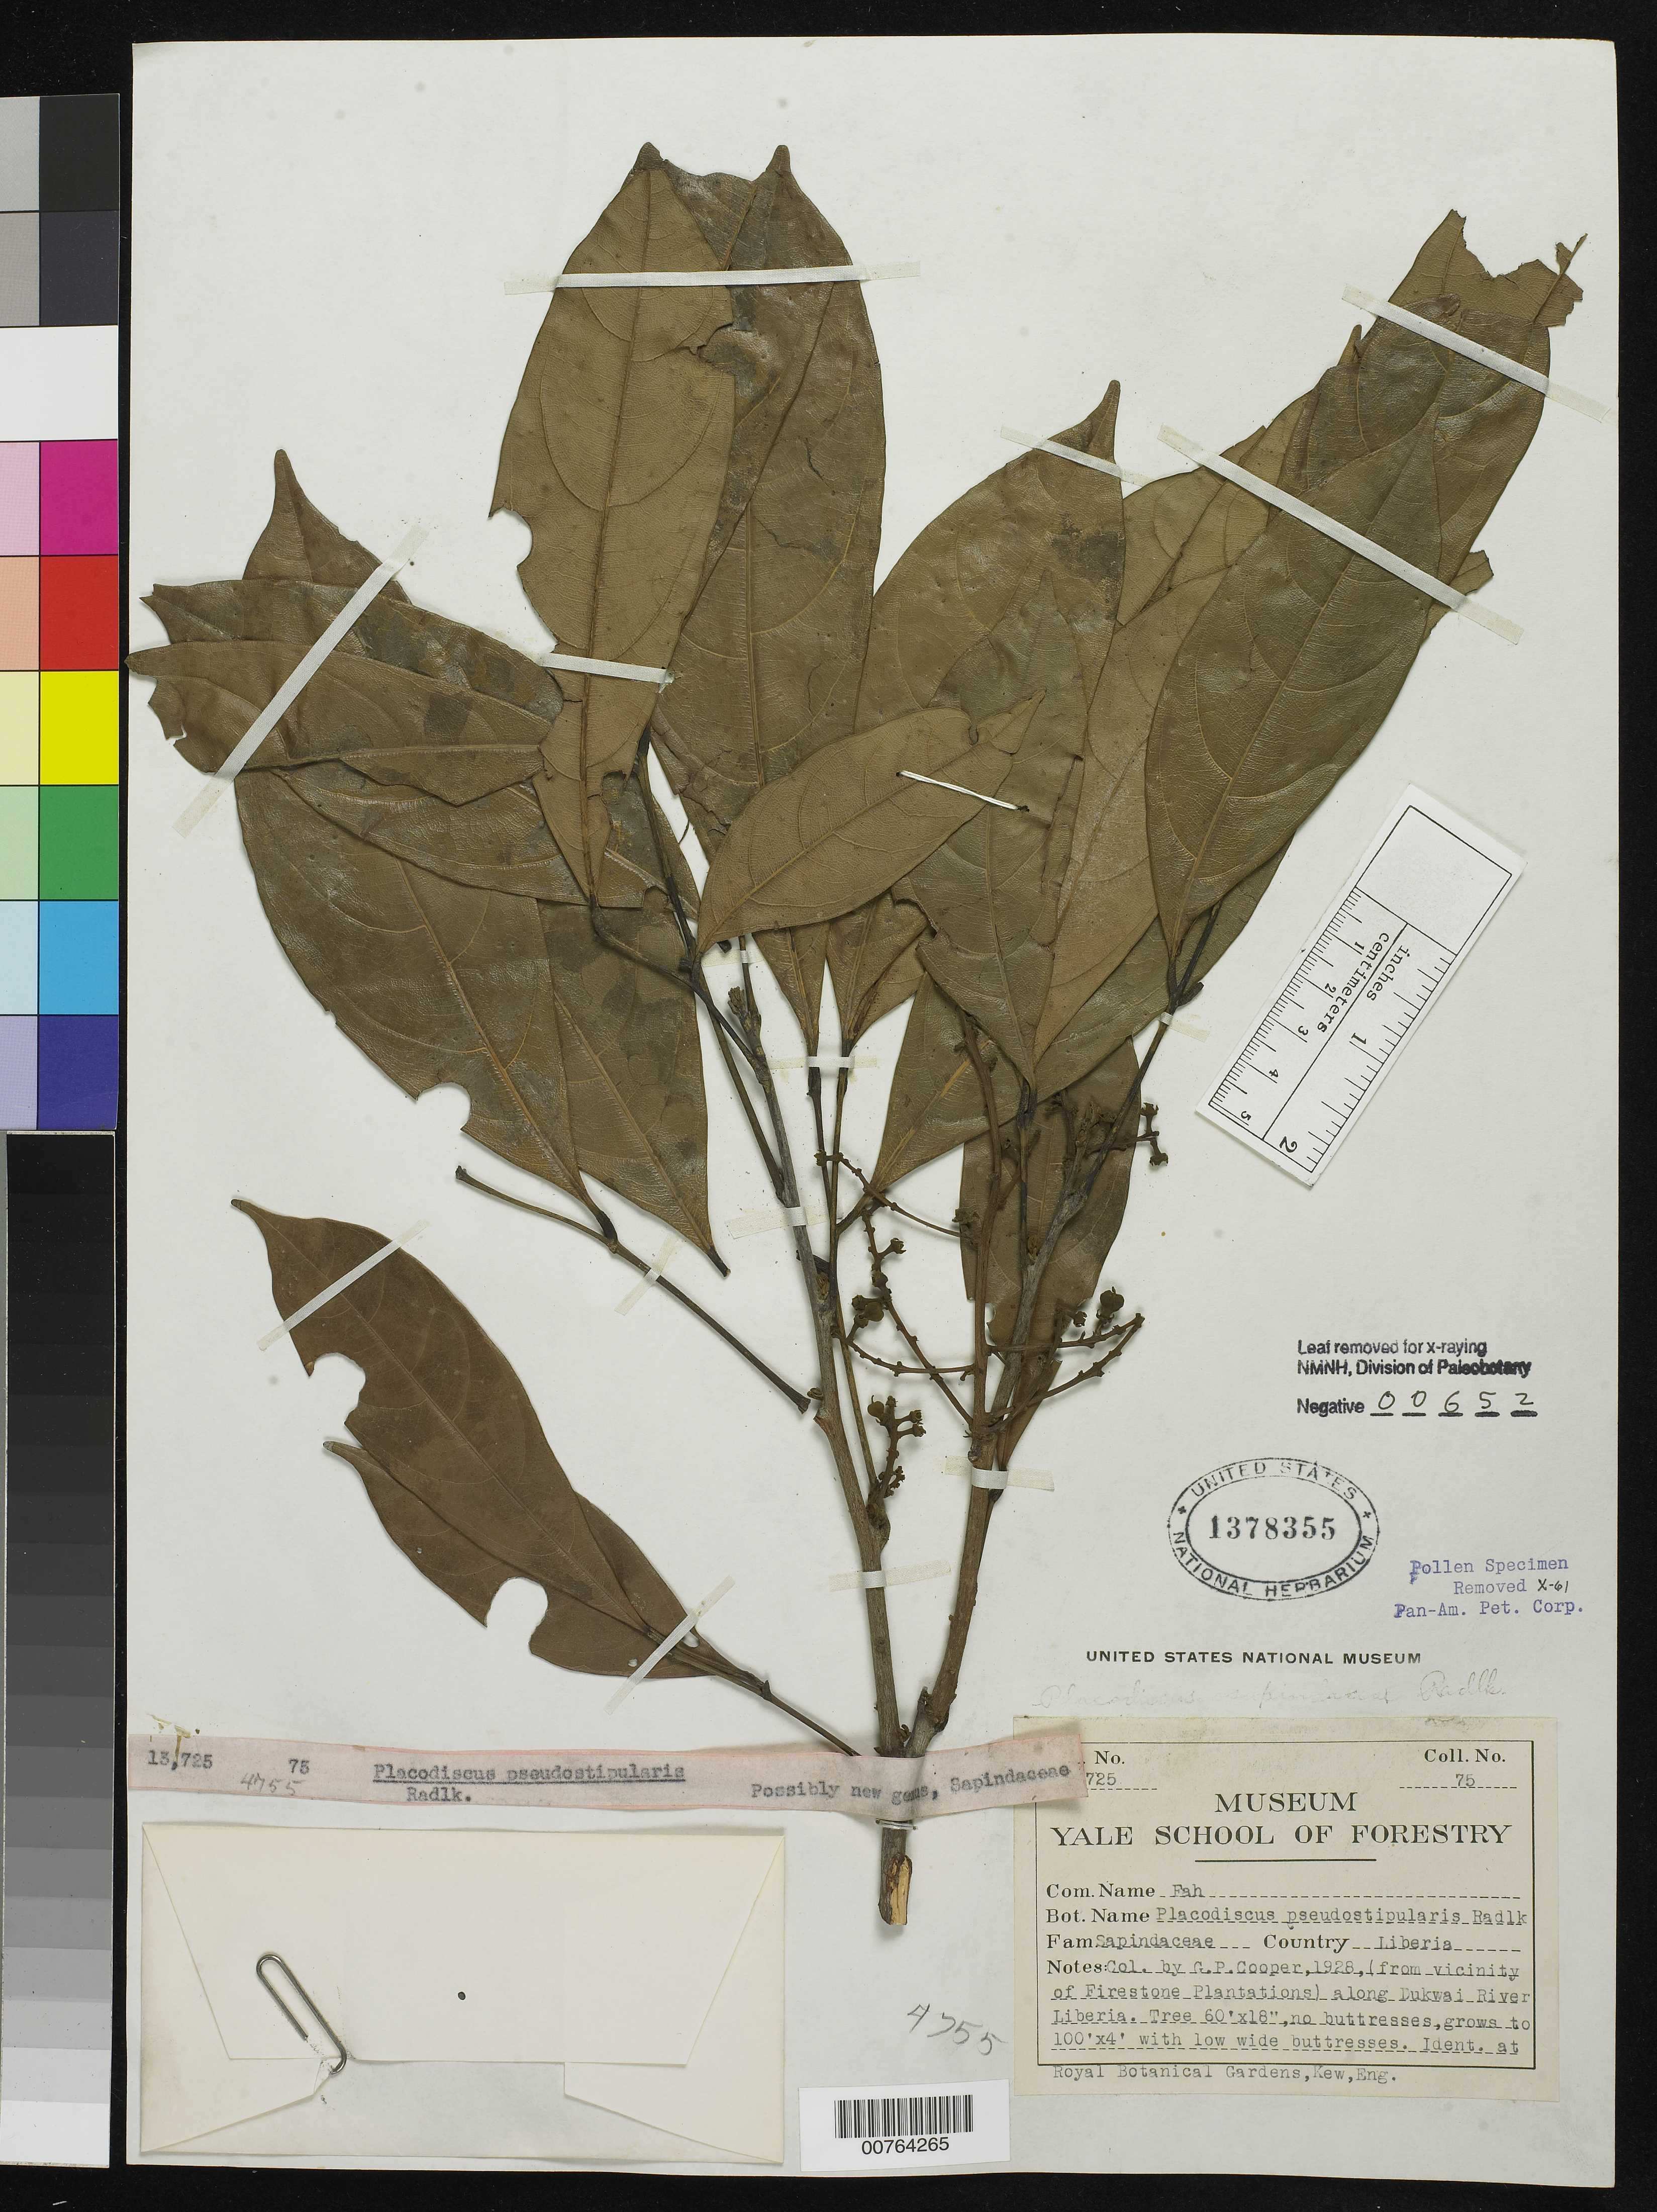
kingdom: Plantae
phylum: Tracheophyta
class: Magnoliopsida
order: Sapindales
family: Sapindaceae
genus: Placodiscus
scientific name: Placodiscus pseudostipularis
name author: Radlk.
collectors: G. Cooper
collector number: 75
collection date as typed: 1928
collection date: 1928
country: Liberia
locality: (from vicinity of Firestone Plantations) along Dukwai River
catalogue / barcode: US 1378355